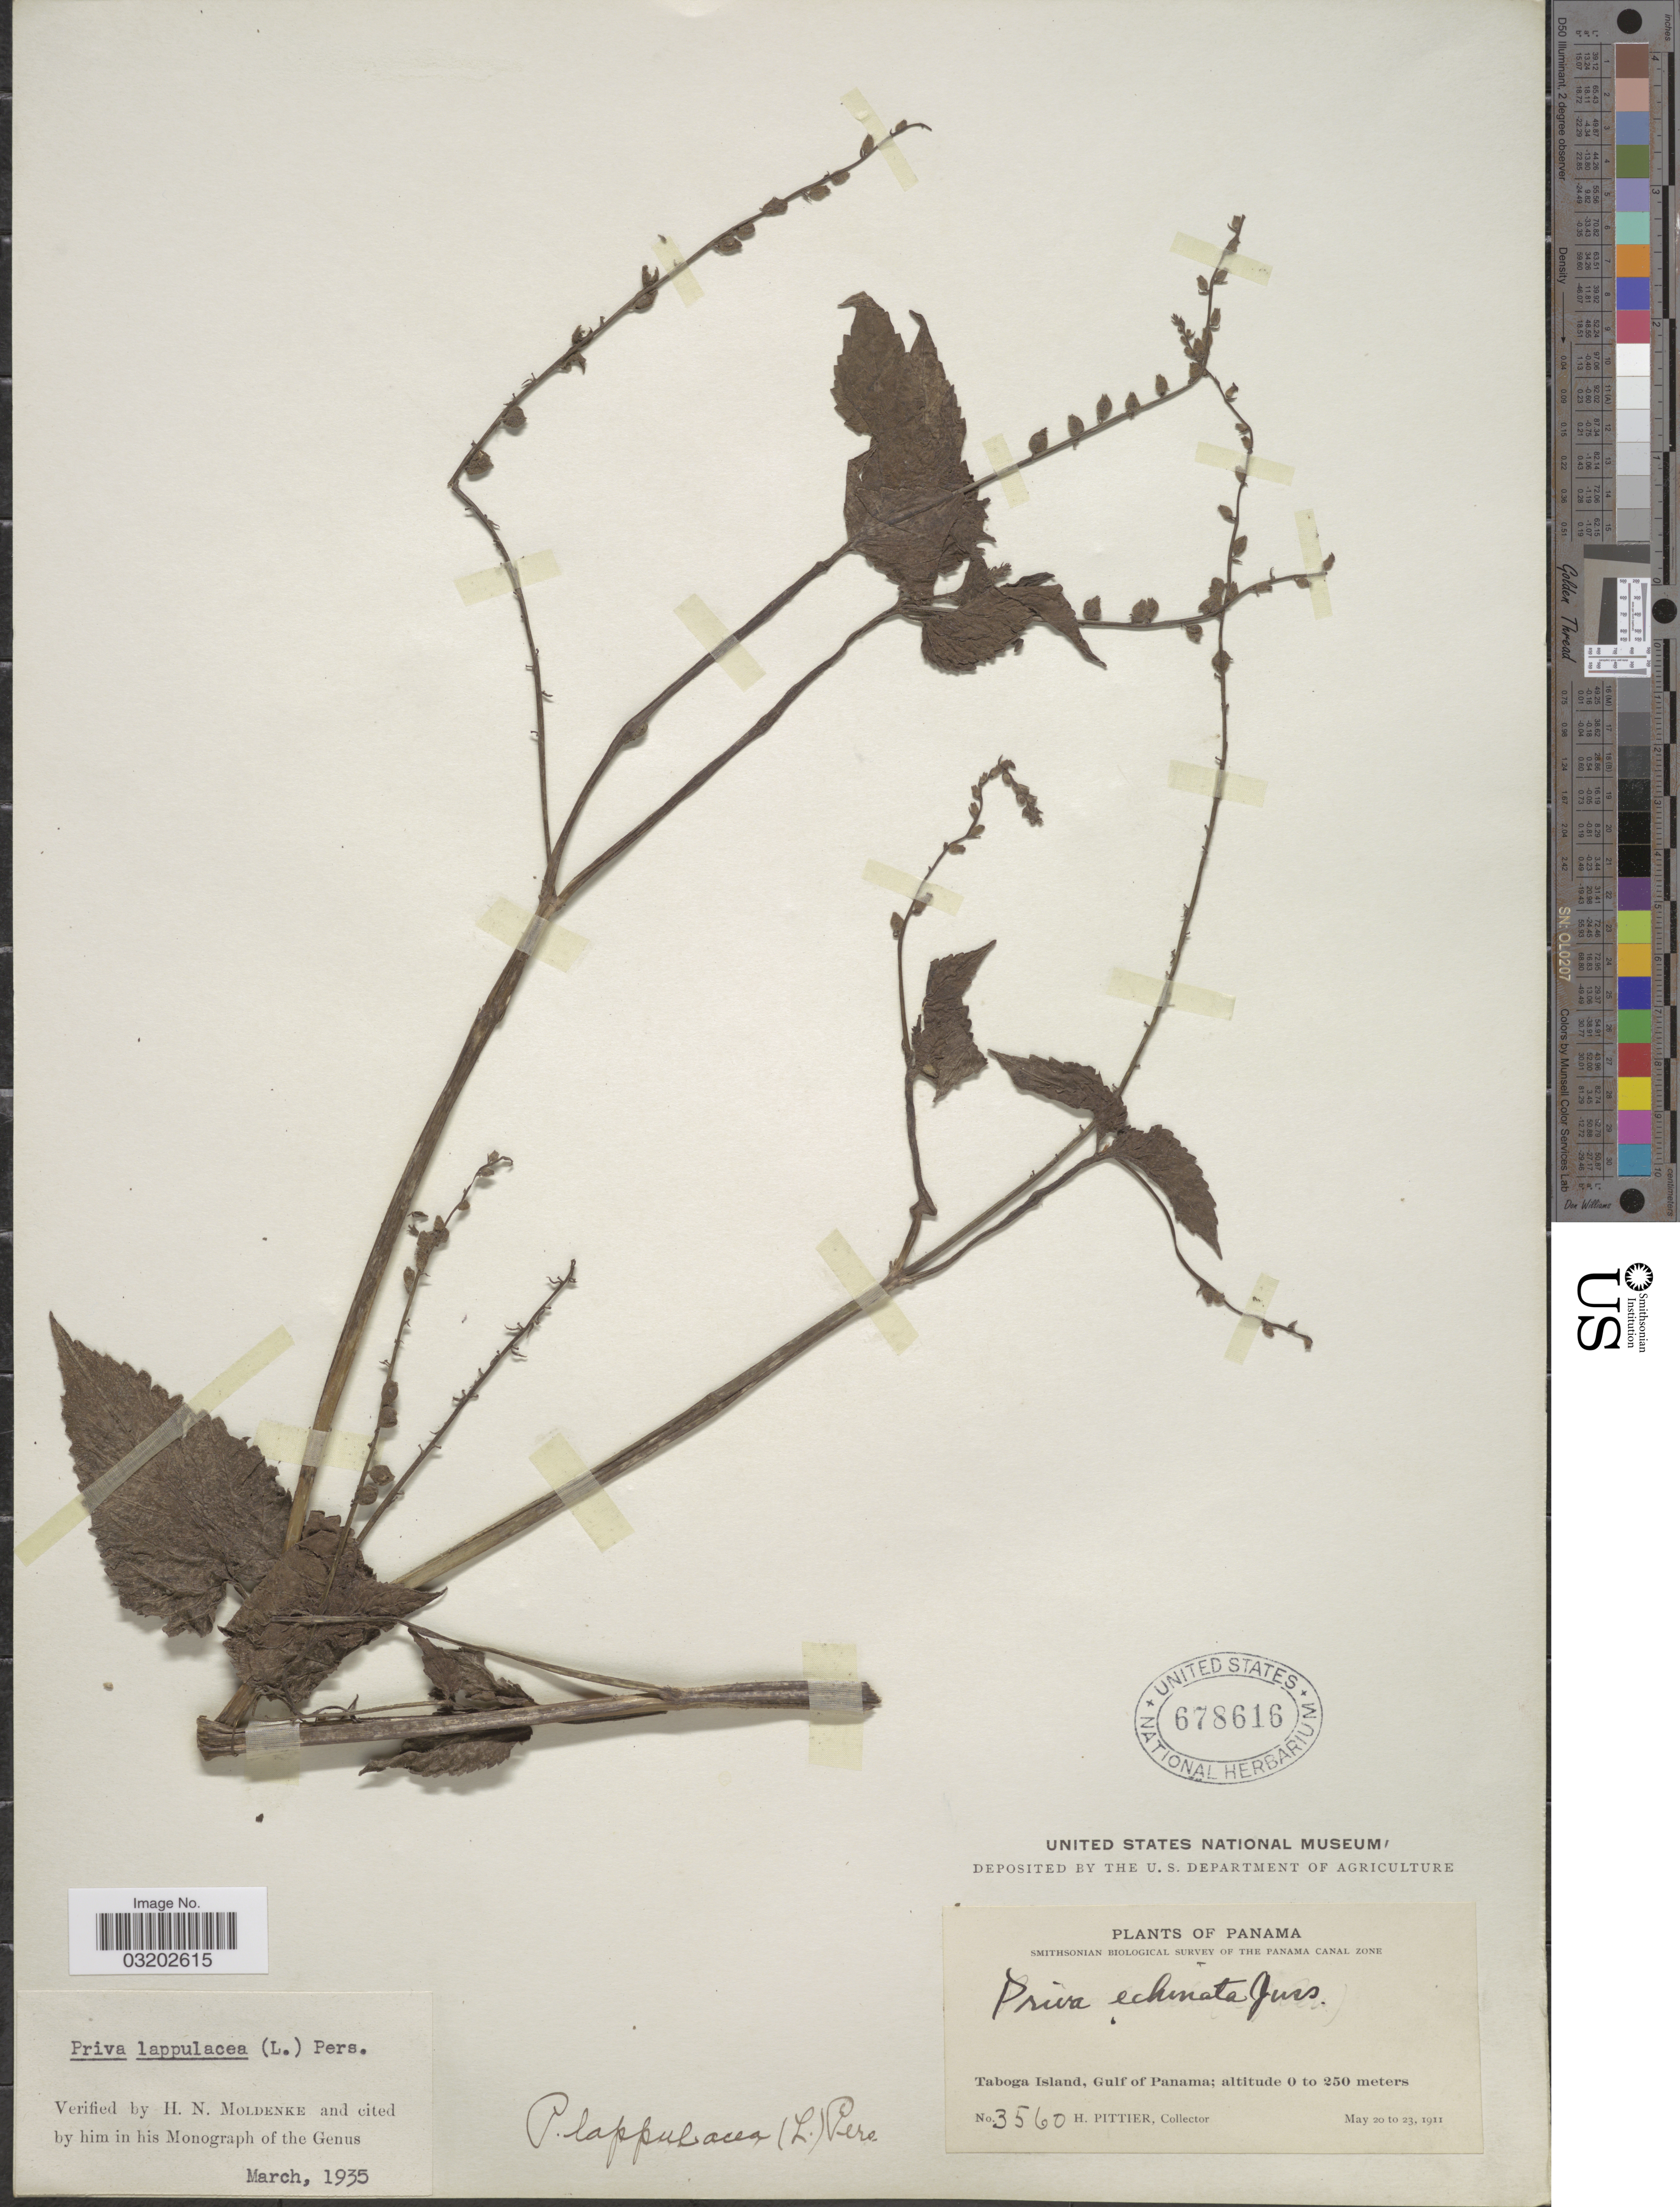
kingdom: Plantae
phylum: Tracheophyta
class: Magnoliopsida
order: Lamiales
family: Verbenaceae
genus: Priva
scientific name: Priva lappulacea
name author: (L.) Pers.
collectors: H. F. Pittier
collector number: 3560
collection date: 1911-05-20/1911-05-23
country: Panama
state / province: Panamá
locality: Canal Zone, Taboga Island, Gulf of Panama.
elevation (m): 0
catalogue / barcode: US 678616